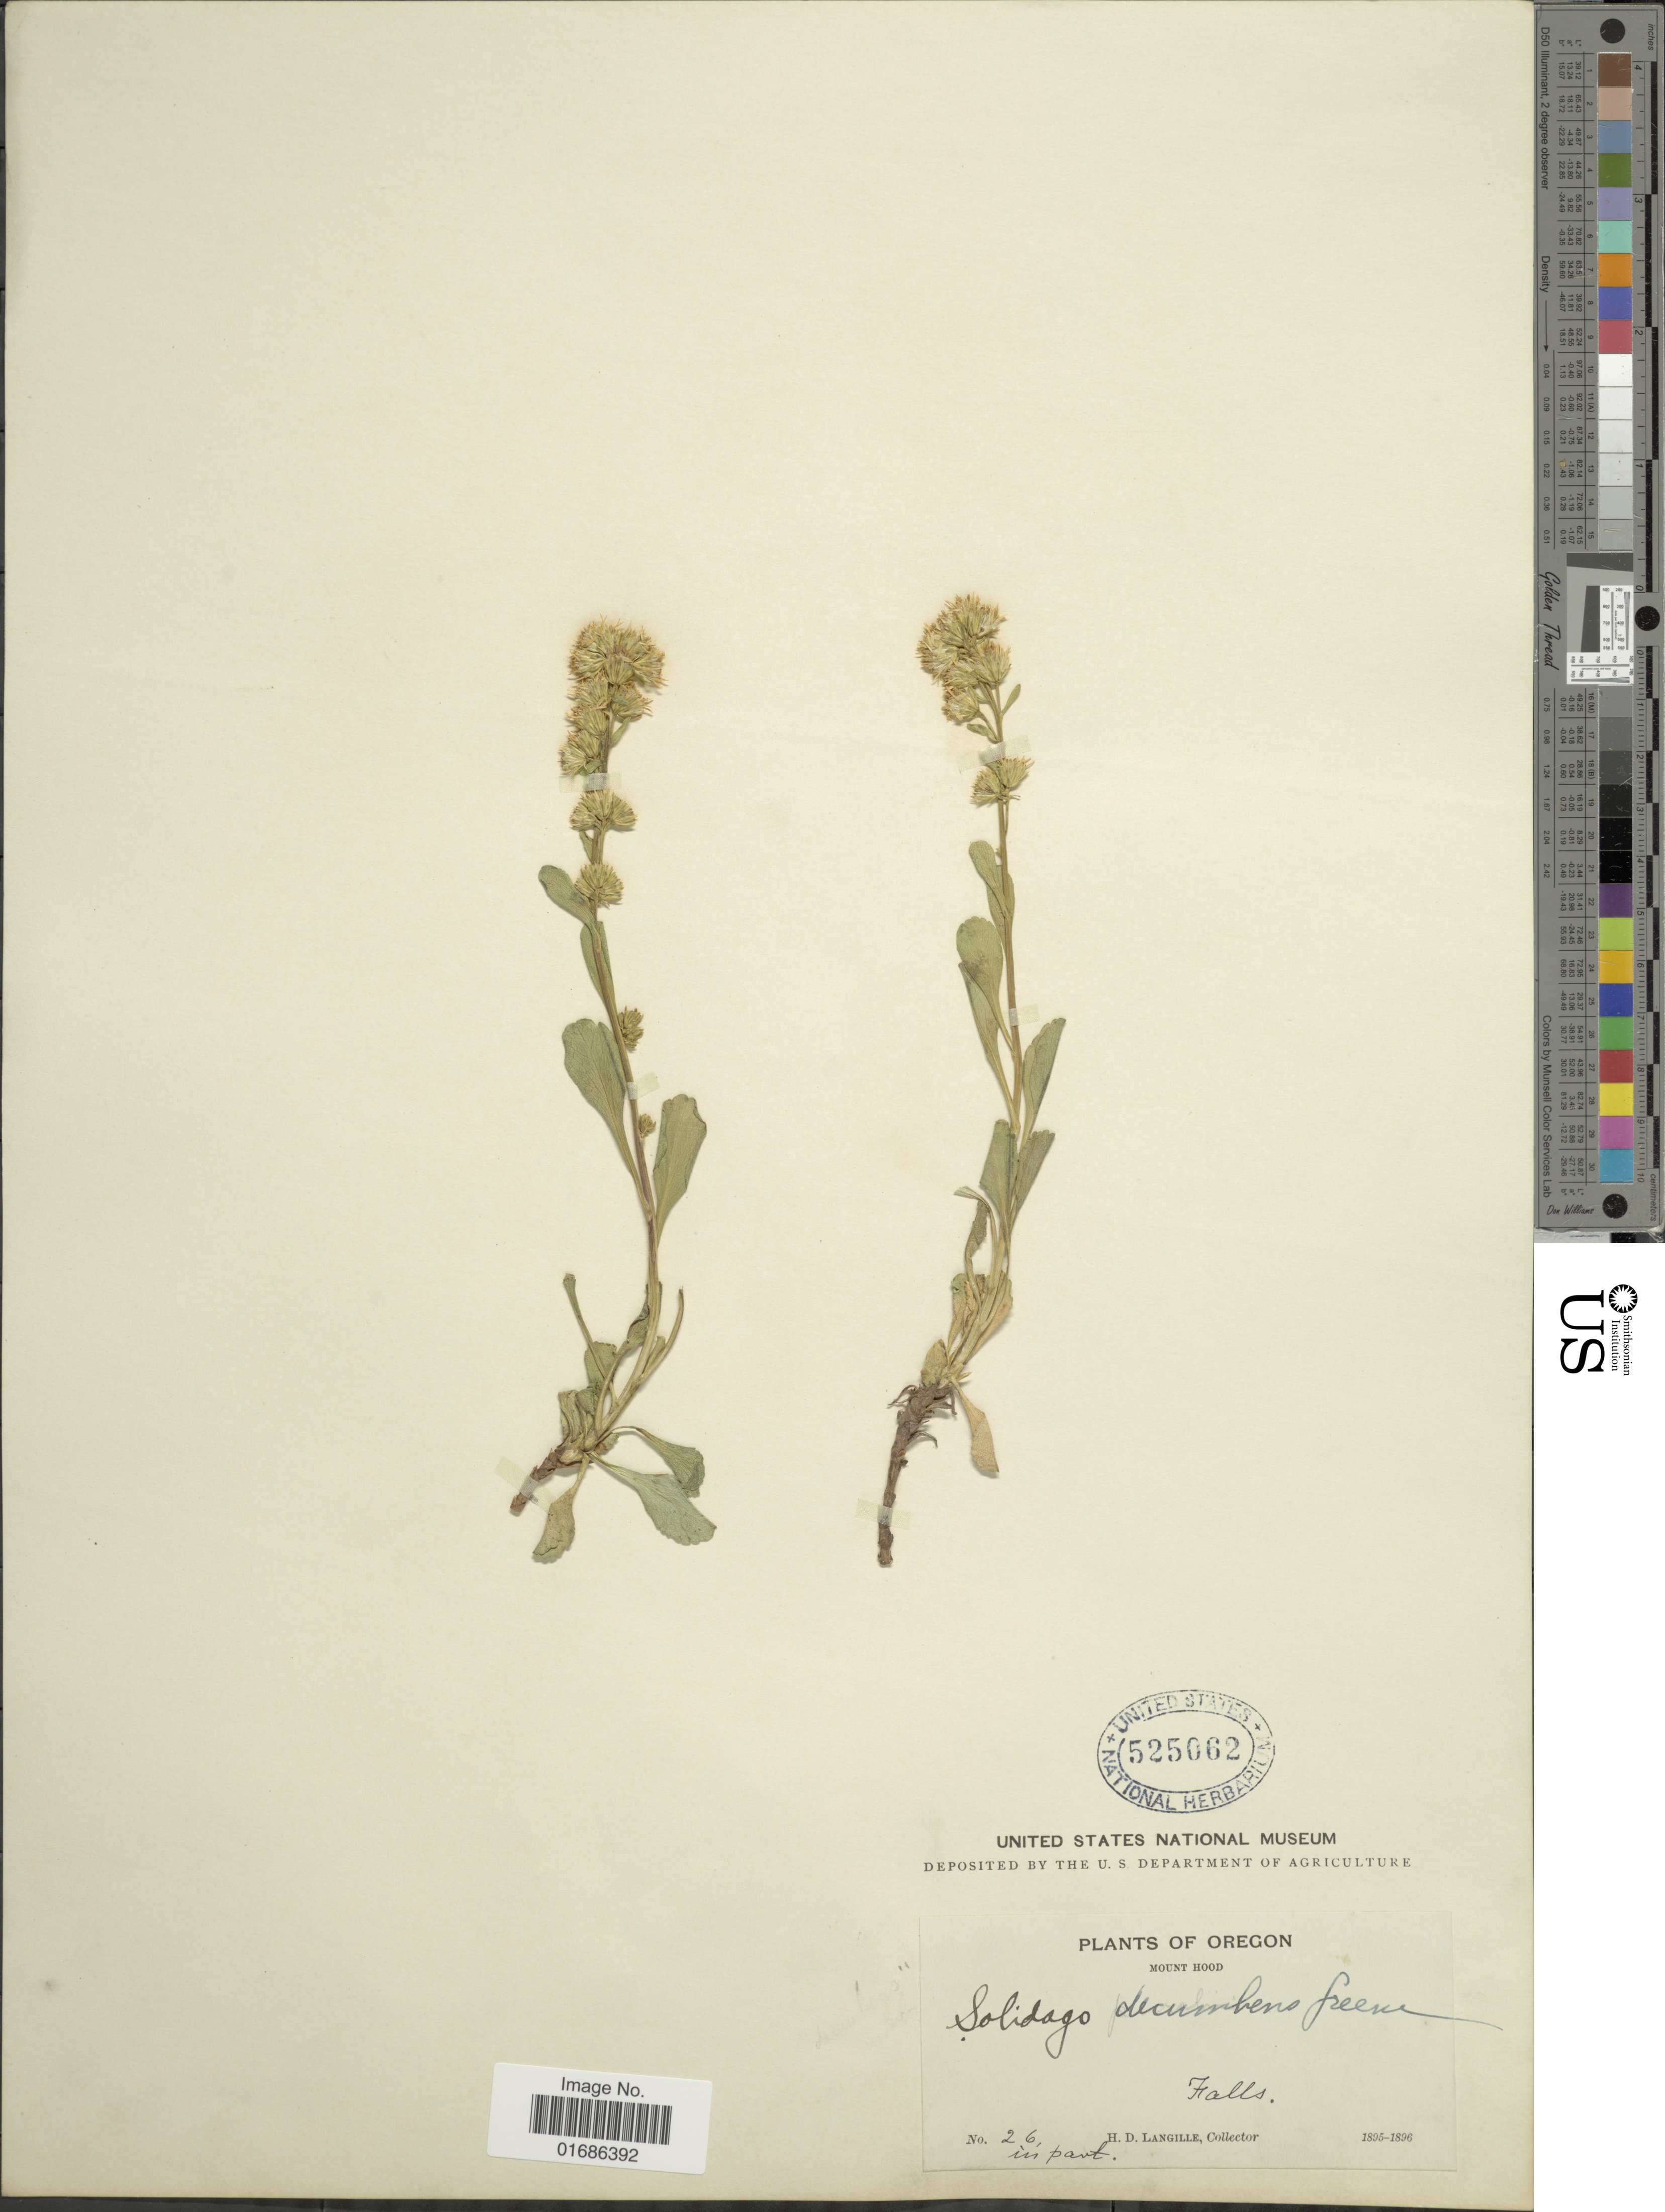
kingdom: Plantae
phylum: Tracheophyta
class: Magnoliopsida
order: Asterales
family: Asteraceae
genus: Solidago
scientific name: Solidago decumbens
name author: Greene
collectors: H. Langille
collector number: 26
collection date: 1895/1896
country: United States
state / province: Oregon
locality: Mount Hood, Falls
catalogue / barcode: US 525062